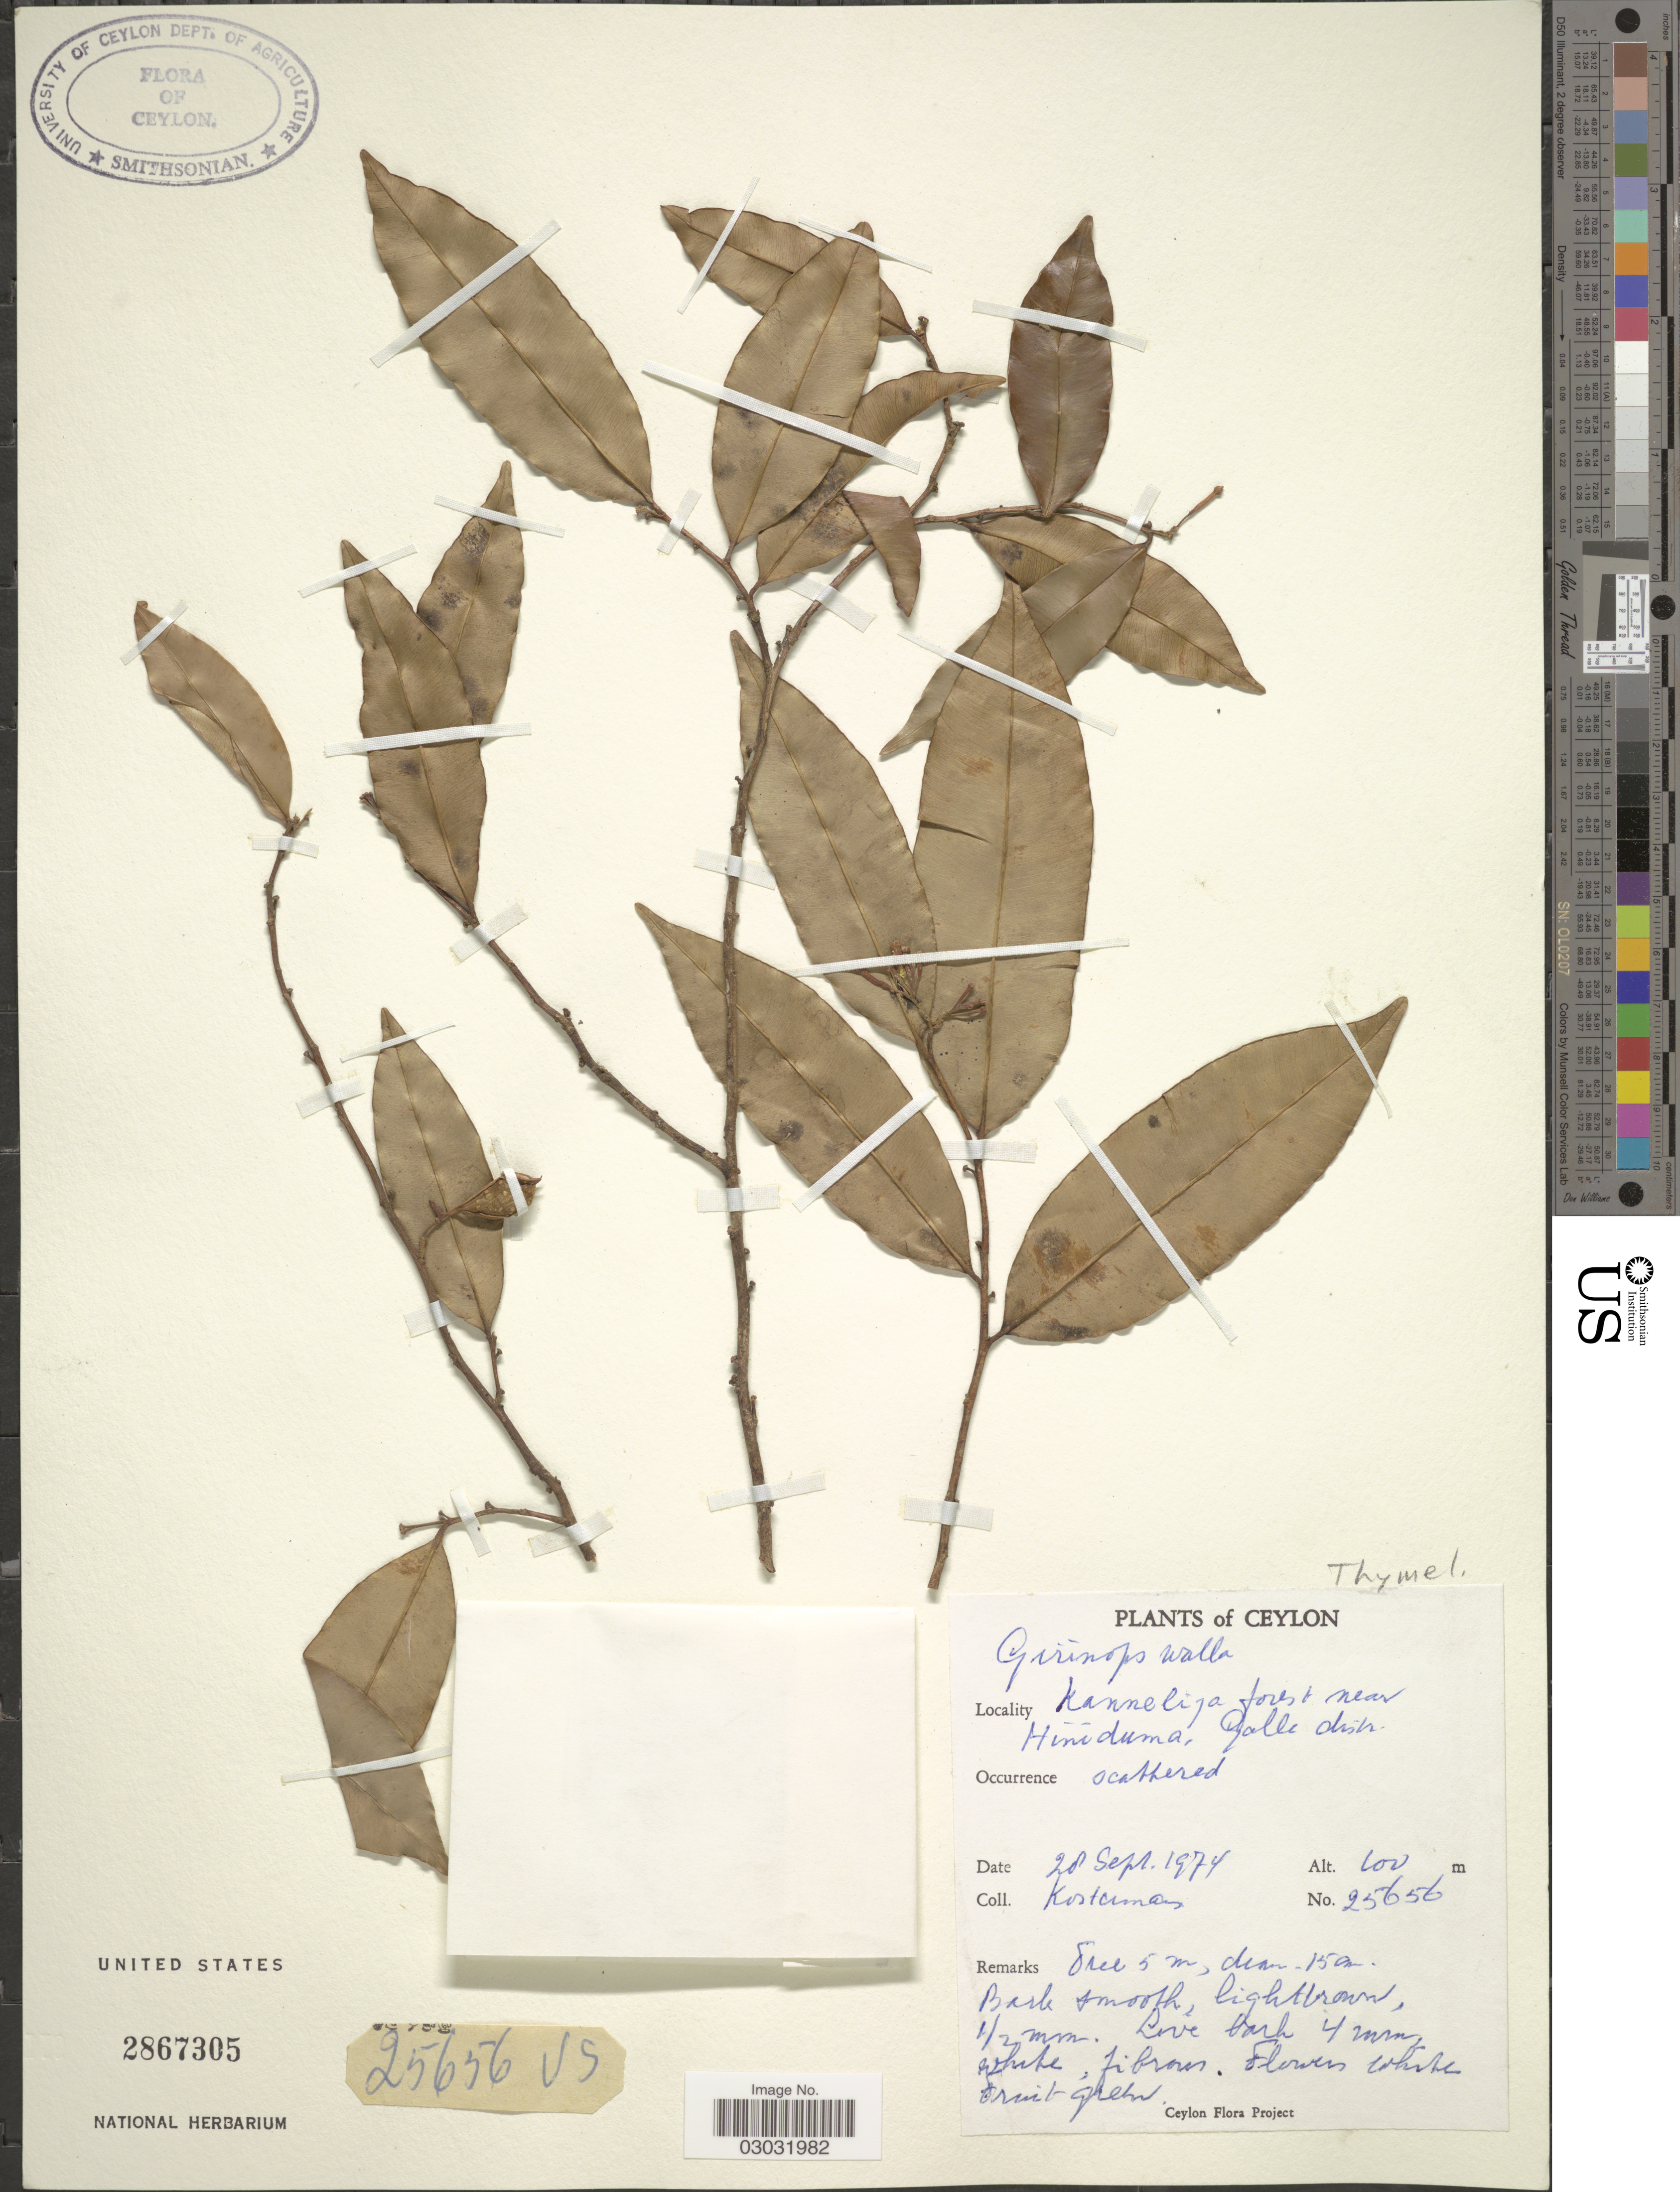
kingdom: Plantae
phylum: Tracheophyta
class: Magnoliopsida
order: Malvales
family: Thymelaeaceae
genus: Gyrinops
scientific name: Gyrinops walla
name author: Gaertn.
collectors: Kostermans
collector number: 25656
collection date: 1974-09-28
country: Sri Lanka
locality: Ceylon, Kanneliya forest near Hiniduma, Galle distr.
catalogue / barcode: US 2867305